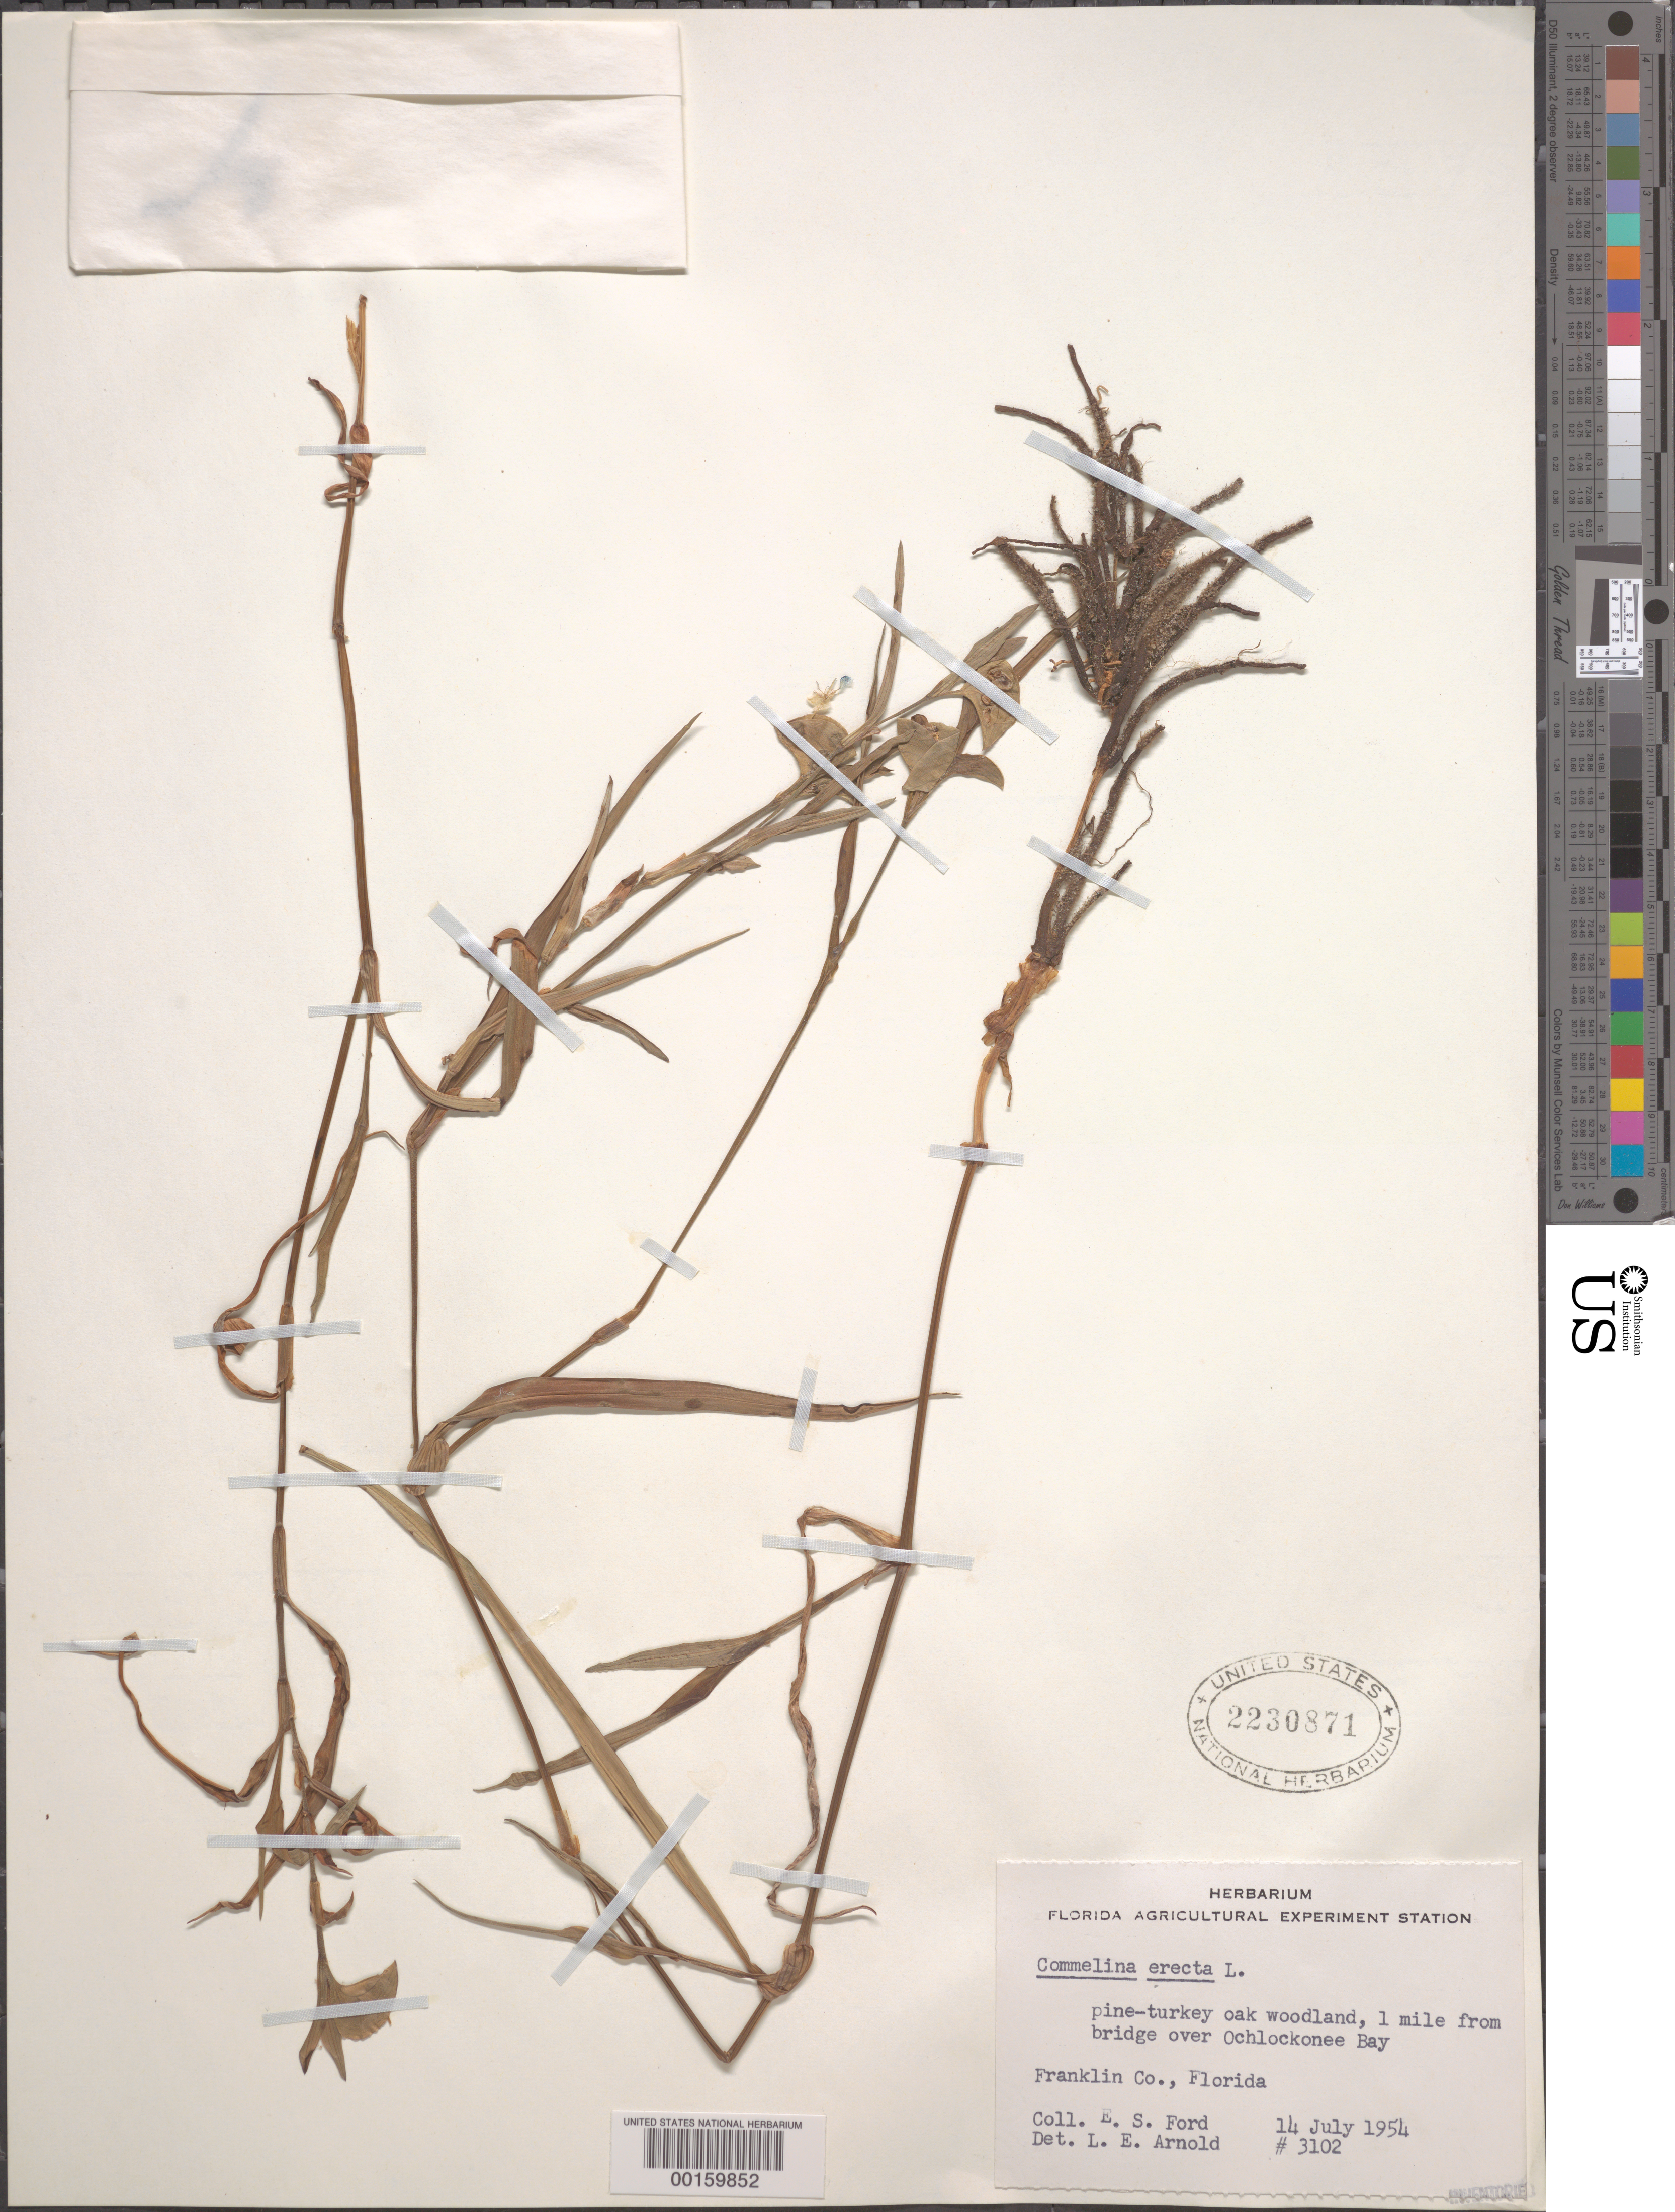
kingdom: Plantae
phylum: Tracheophyta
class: Liliopsida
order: Commelinales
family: Commelinaceae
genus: Commelina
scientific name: Commelina erecta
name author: L.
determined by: Arnold, L. E.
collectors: E. Ford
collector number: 3102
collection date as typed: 14 Jul 1954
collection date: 1954-07-14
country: United States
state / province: Florida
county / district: Franklin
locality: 1 mi. from bridge over ochlockonee bay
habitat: Pine-turkey oak woodland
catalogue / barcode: US 2230871